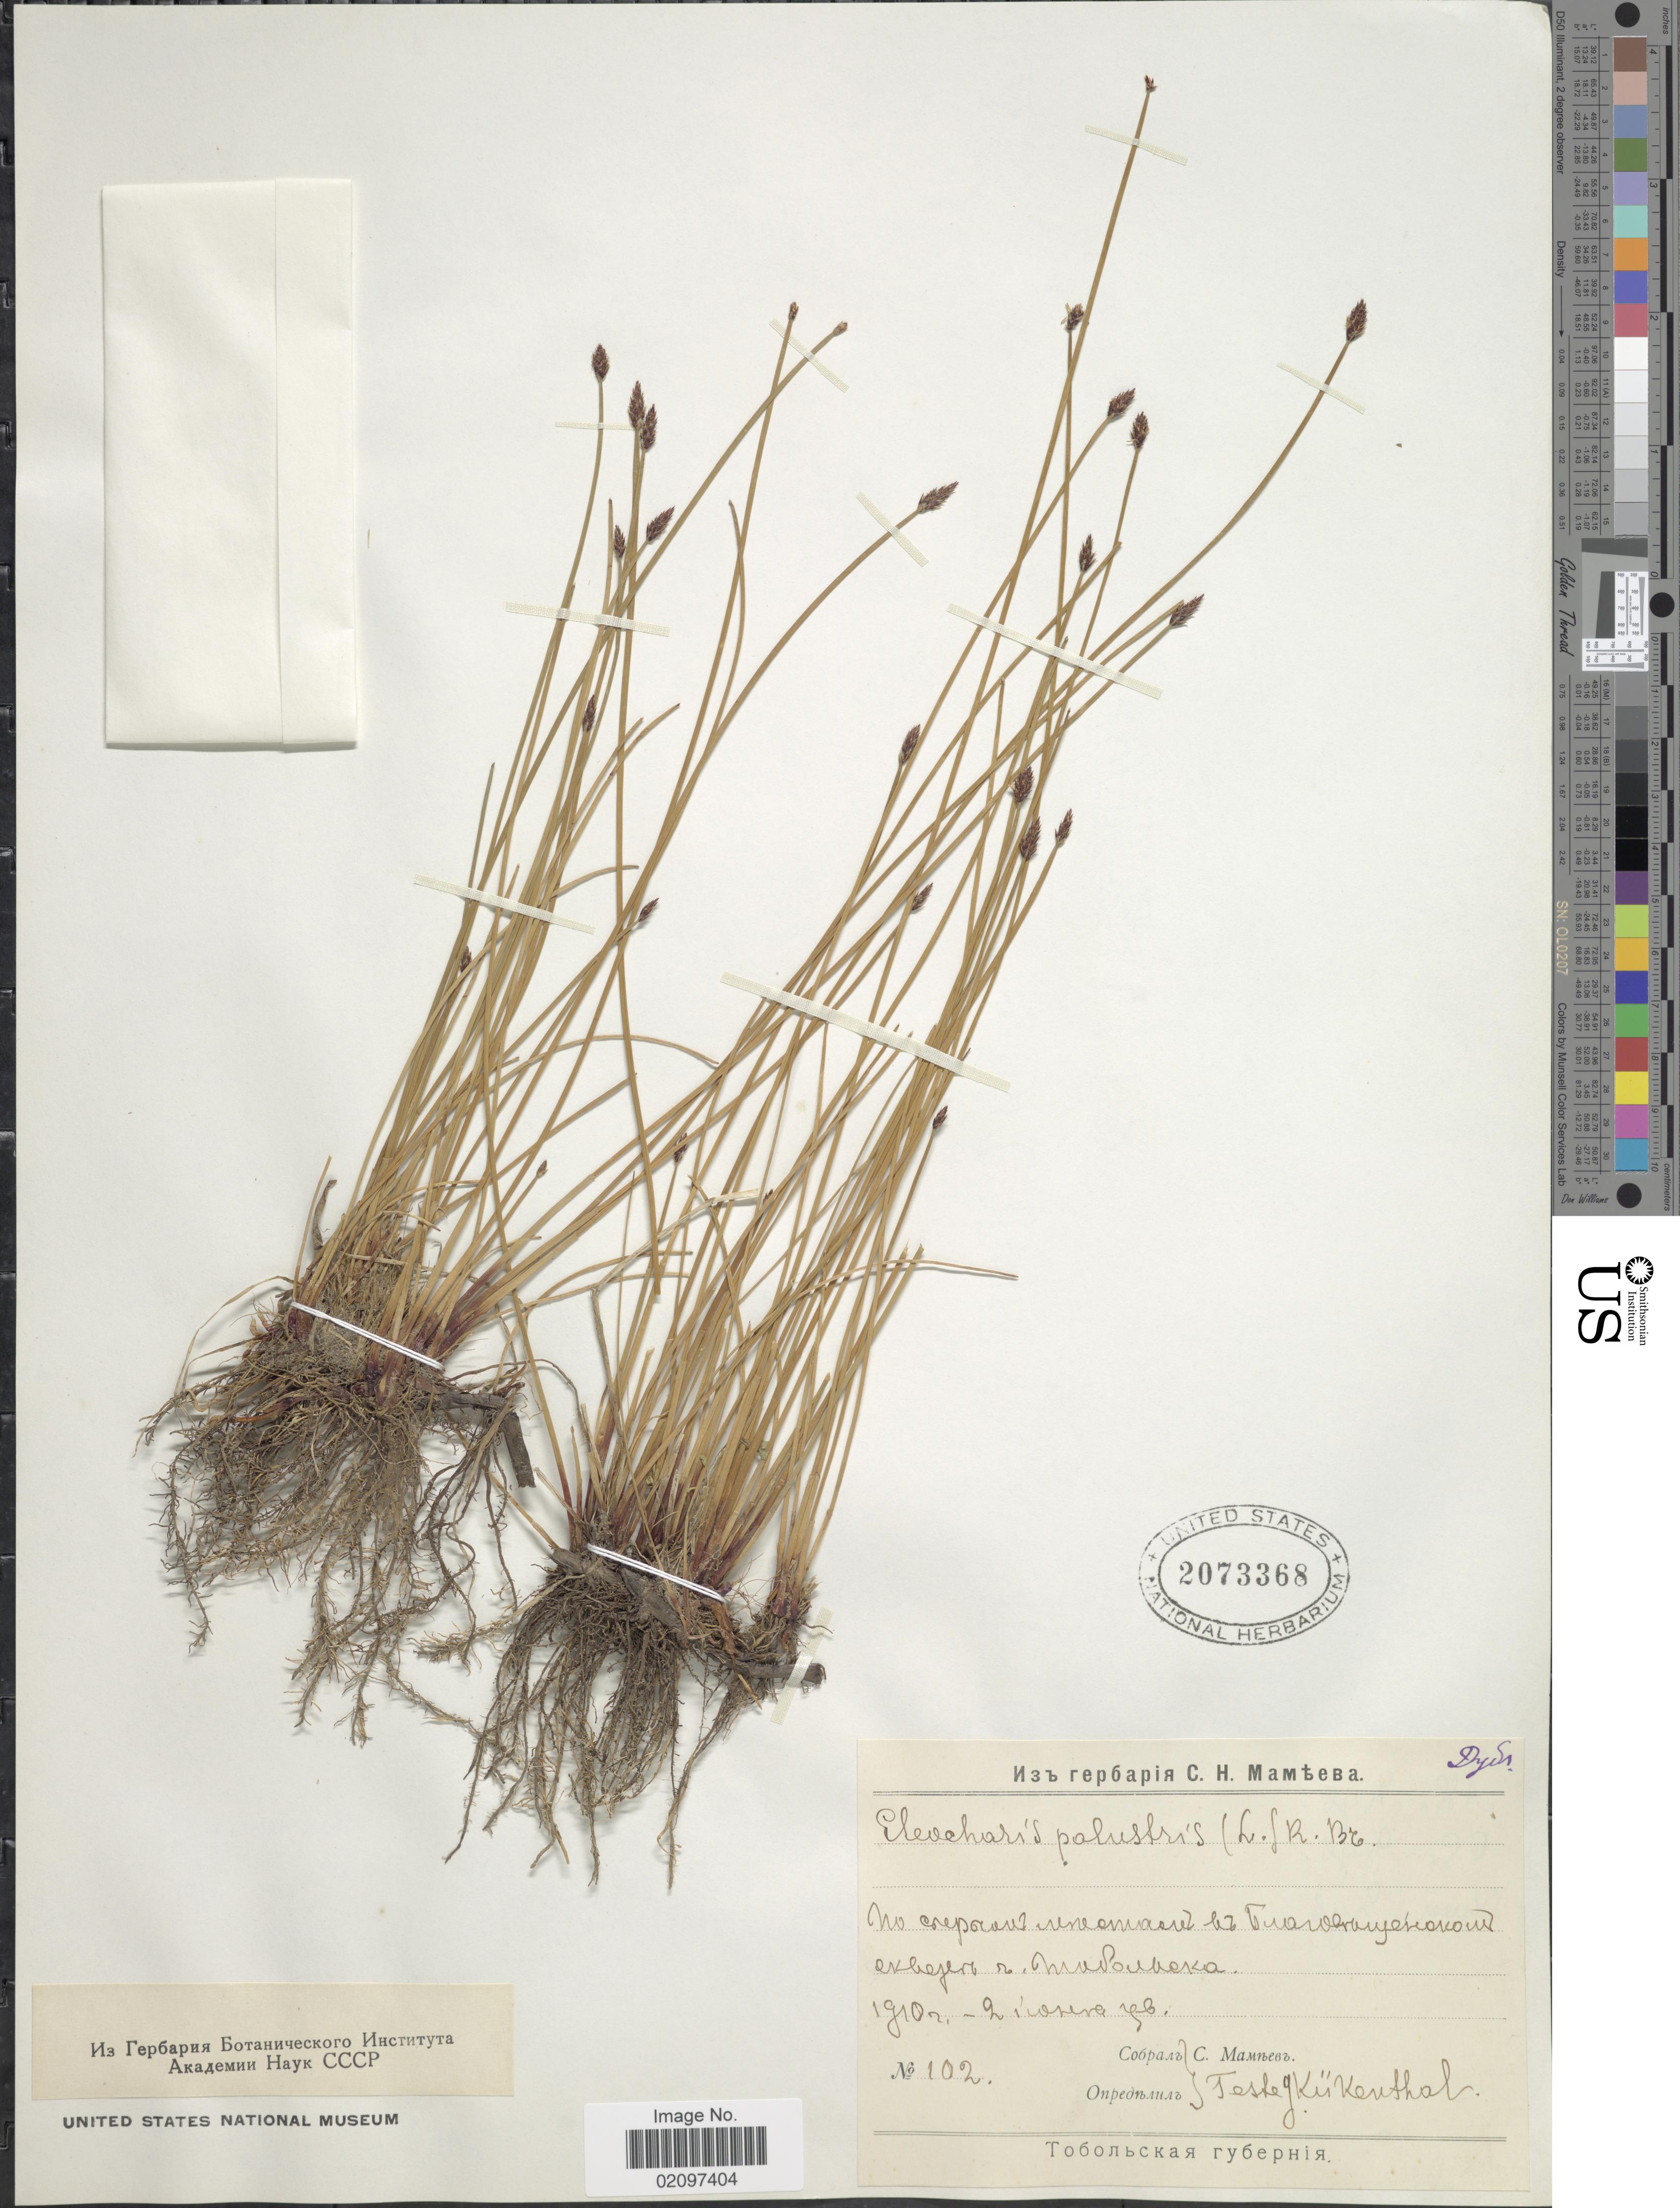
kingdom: Plantae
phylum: Tracheophyta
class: Liliopsida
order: Poales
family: Cyperaceae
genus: Eleocharis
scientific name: Eleocharis palustris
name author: (L.) Roem. & Schult.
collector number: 102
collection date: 1910-02-02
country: Russian Federation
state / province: Tyumen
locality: X.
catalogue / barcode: US 2073368